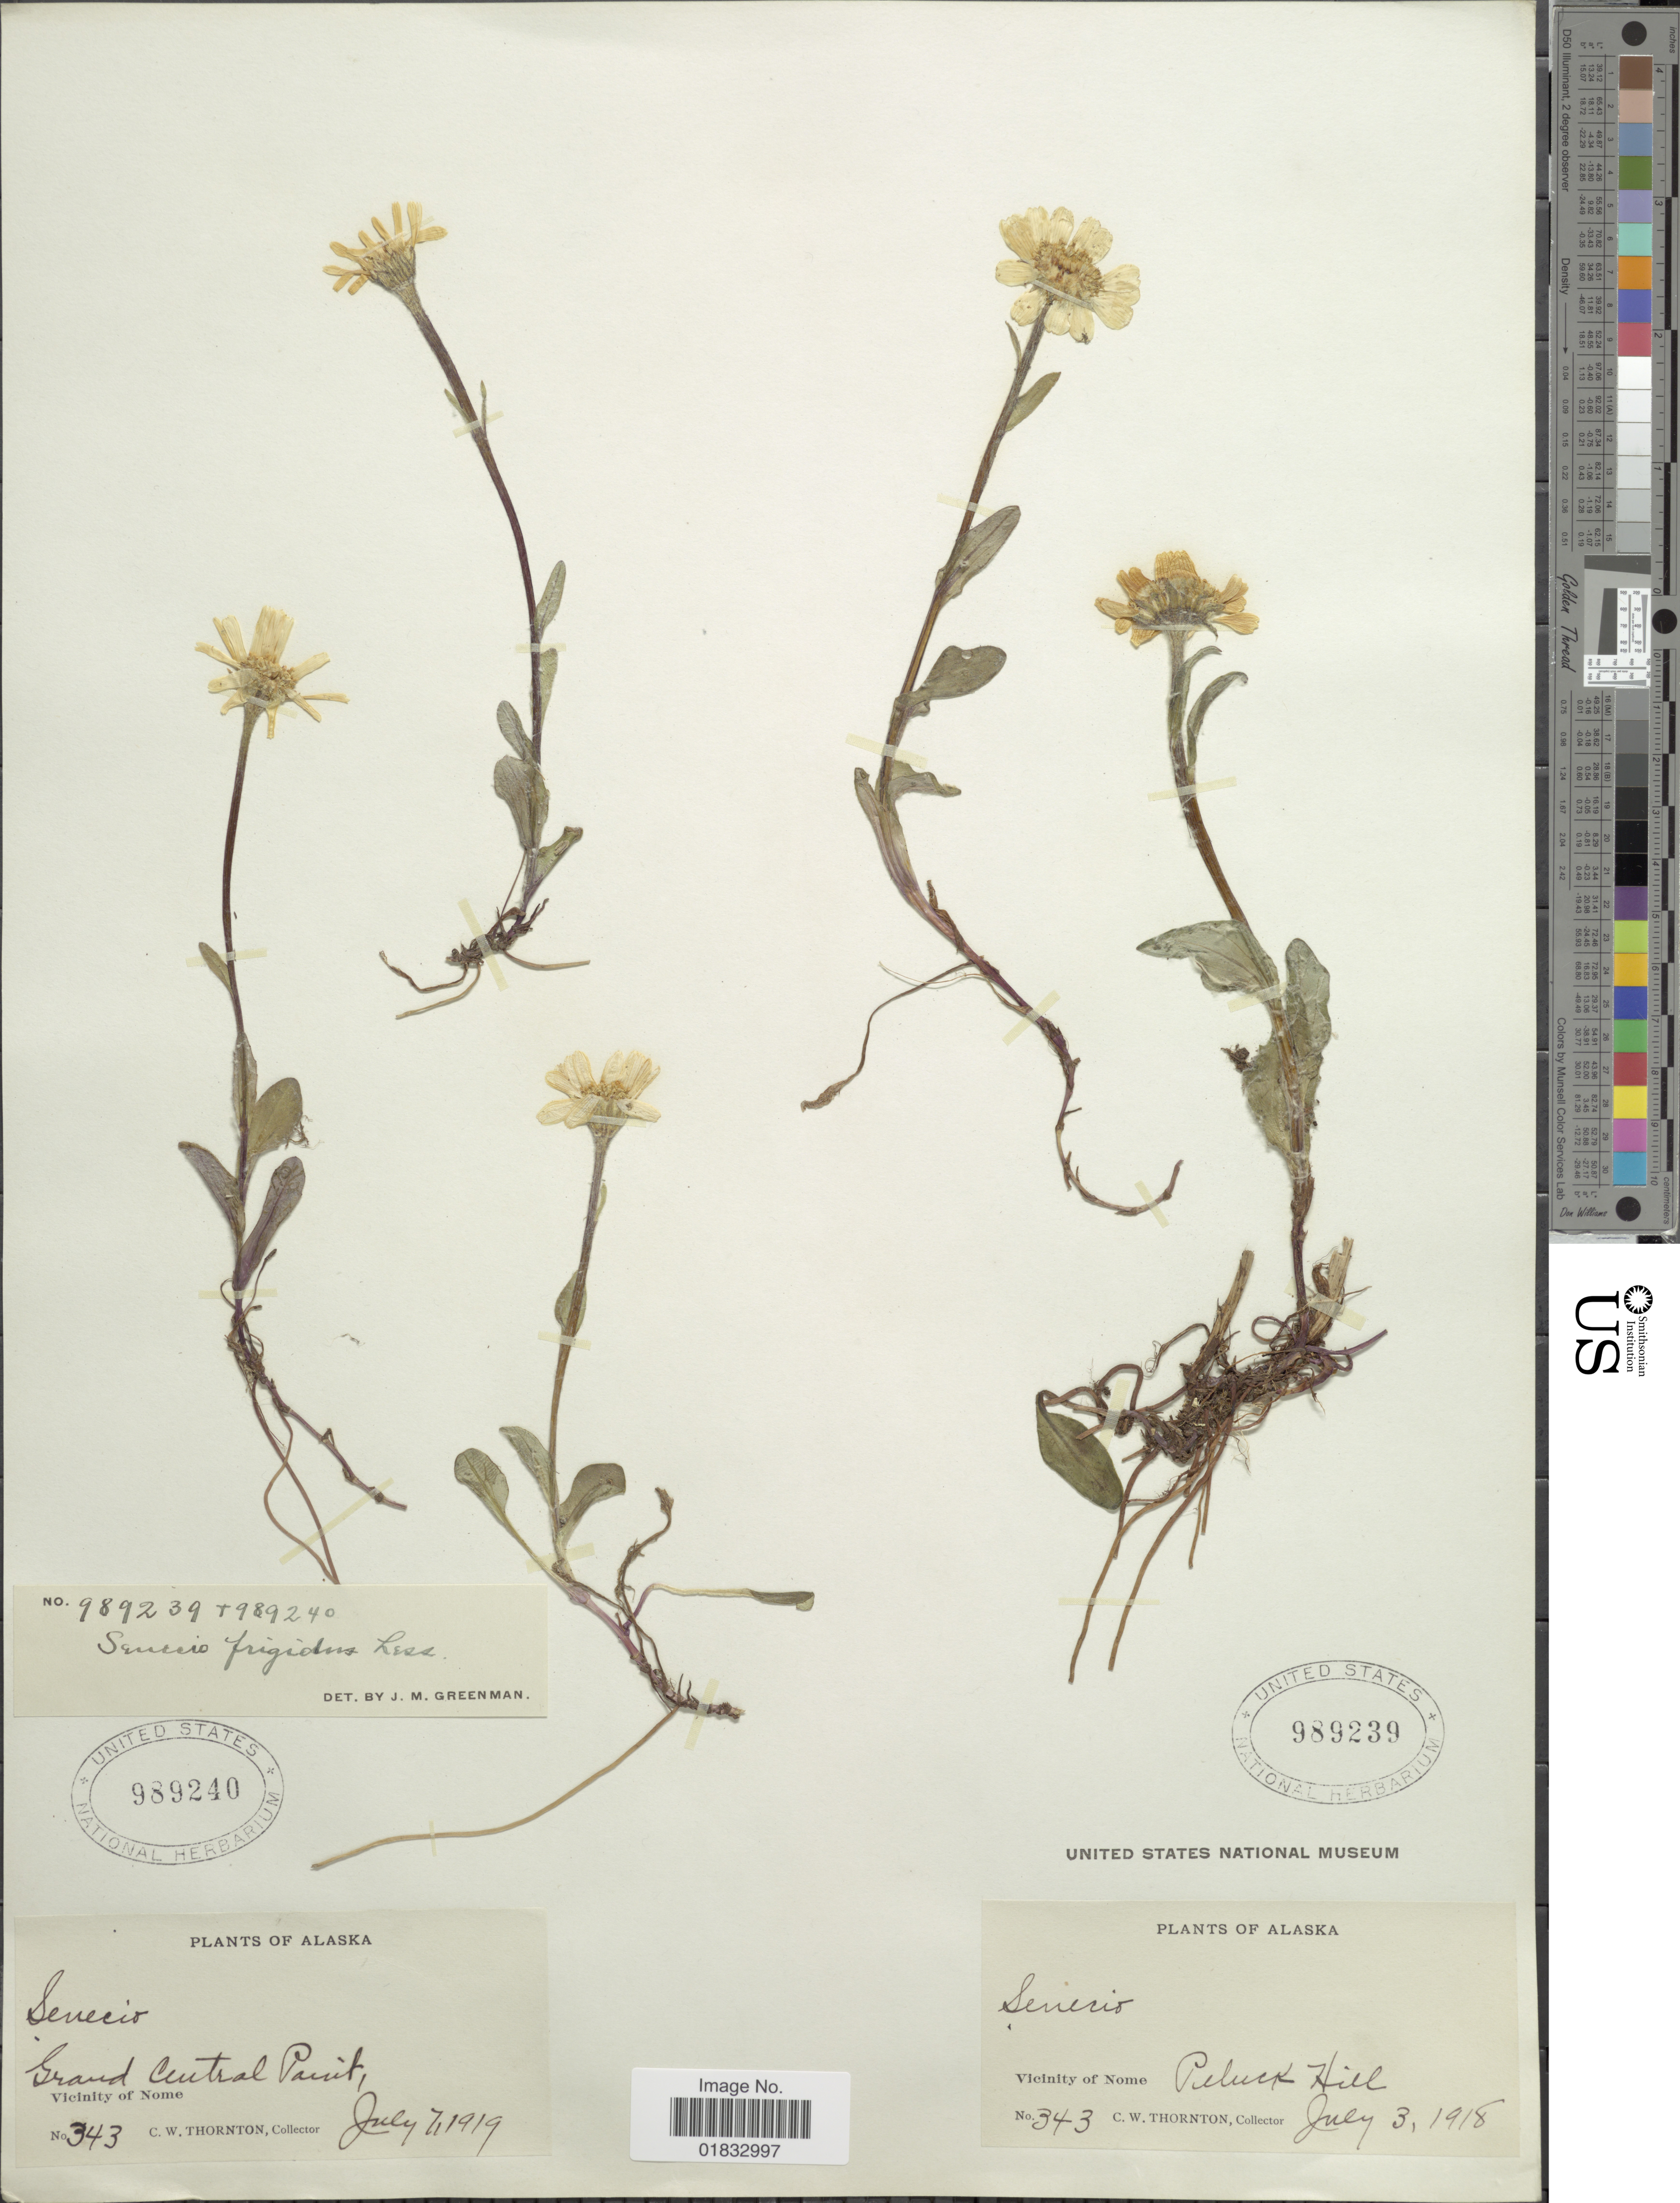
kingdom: Plantae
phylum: Tracheophyta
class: Magnoliopsida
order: Asterales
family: Asteraceae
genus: Tephroseris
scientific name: Tephroseris frigida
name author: (Richardson) Holub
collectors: C. Thornton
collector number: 343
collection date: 1919-07-07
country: United States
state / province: Alaska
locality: Grand Central Point, Vicinity of Nome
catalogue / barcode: US 989240